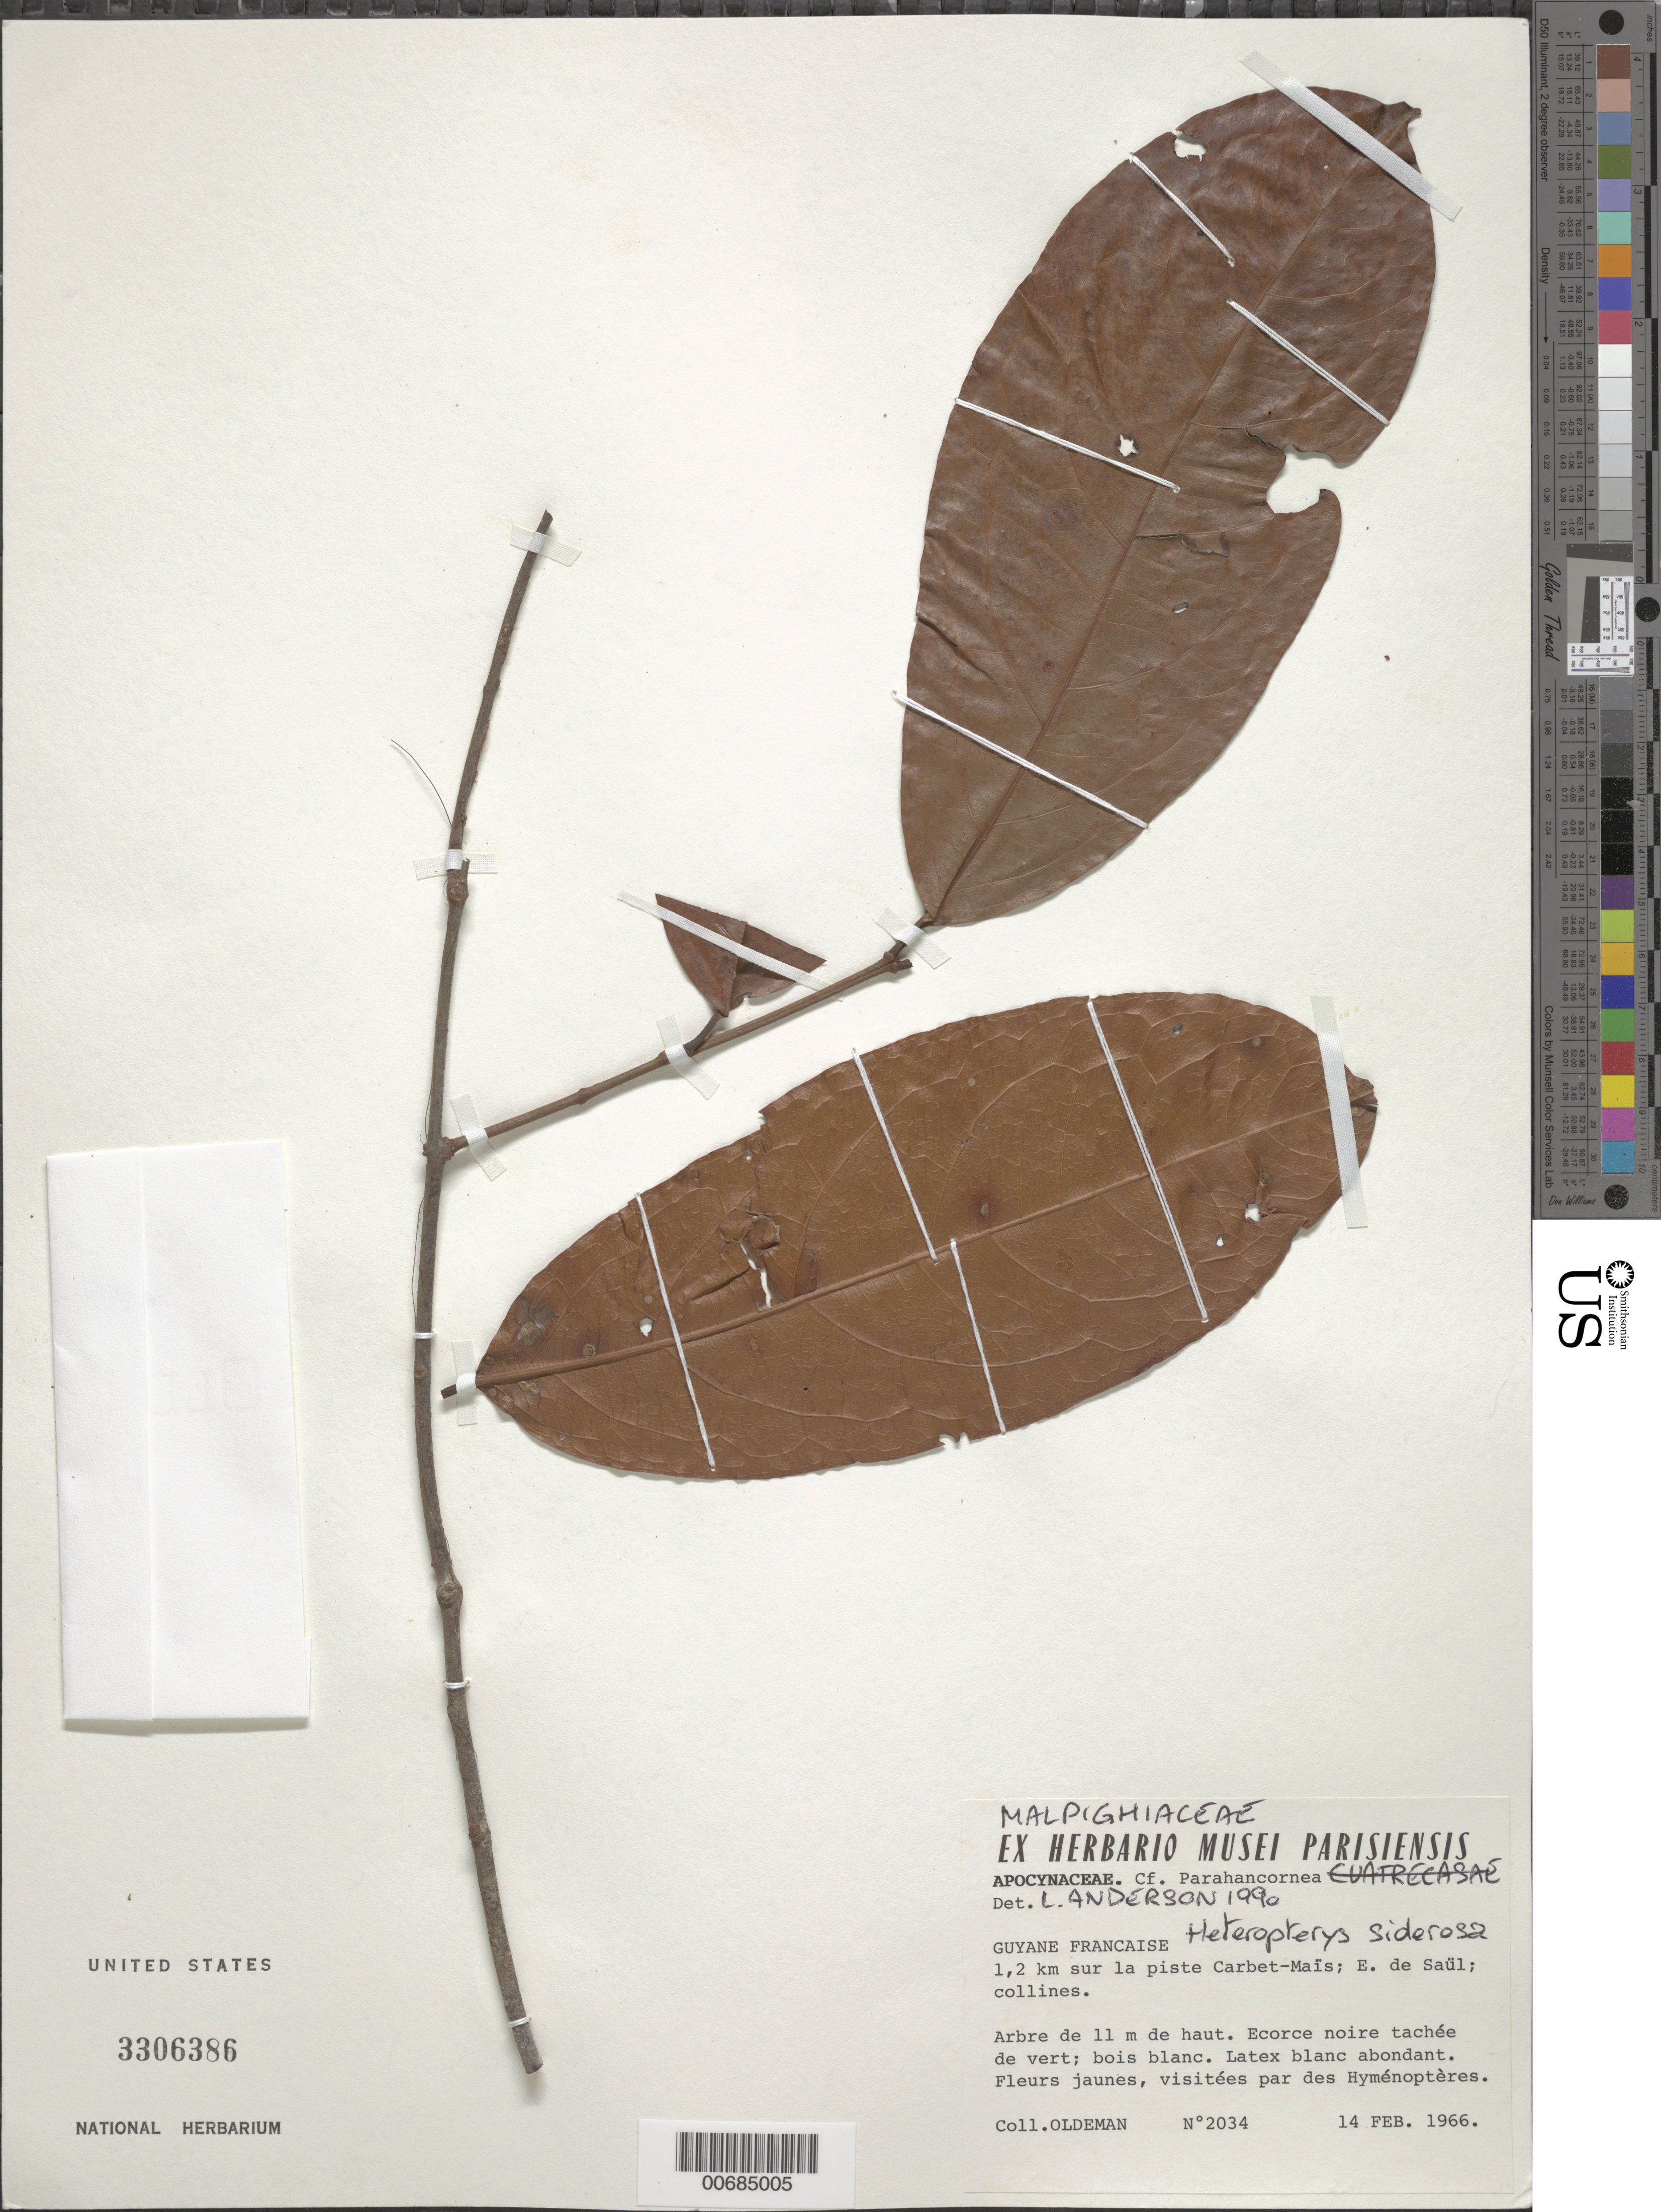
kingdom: Plantae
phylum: Tracheophyta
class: Magnoliopsida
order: Malpighiales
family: Malpighiaceae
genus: Heteropterys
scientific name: Heteropterys siderosa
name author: Cuatrec.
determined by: Anderson, W. R., (MICH), University of Michigan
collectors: R. Oldeman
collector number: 2034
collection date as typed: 14-Feb-66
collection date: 1966-02-14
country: French Guiana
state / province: Saint-Laurent-du-Maroni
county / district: Saül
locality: Saül, 1 km E of, sur la piste-Carbet-Maïs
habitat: Collines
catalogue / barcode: US 3306386